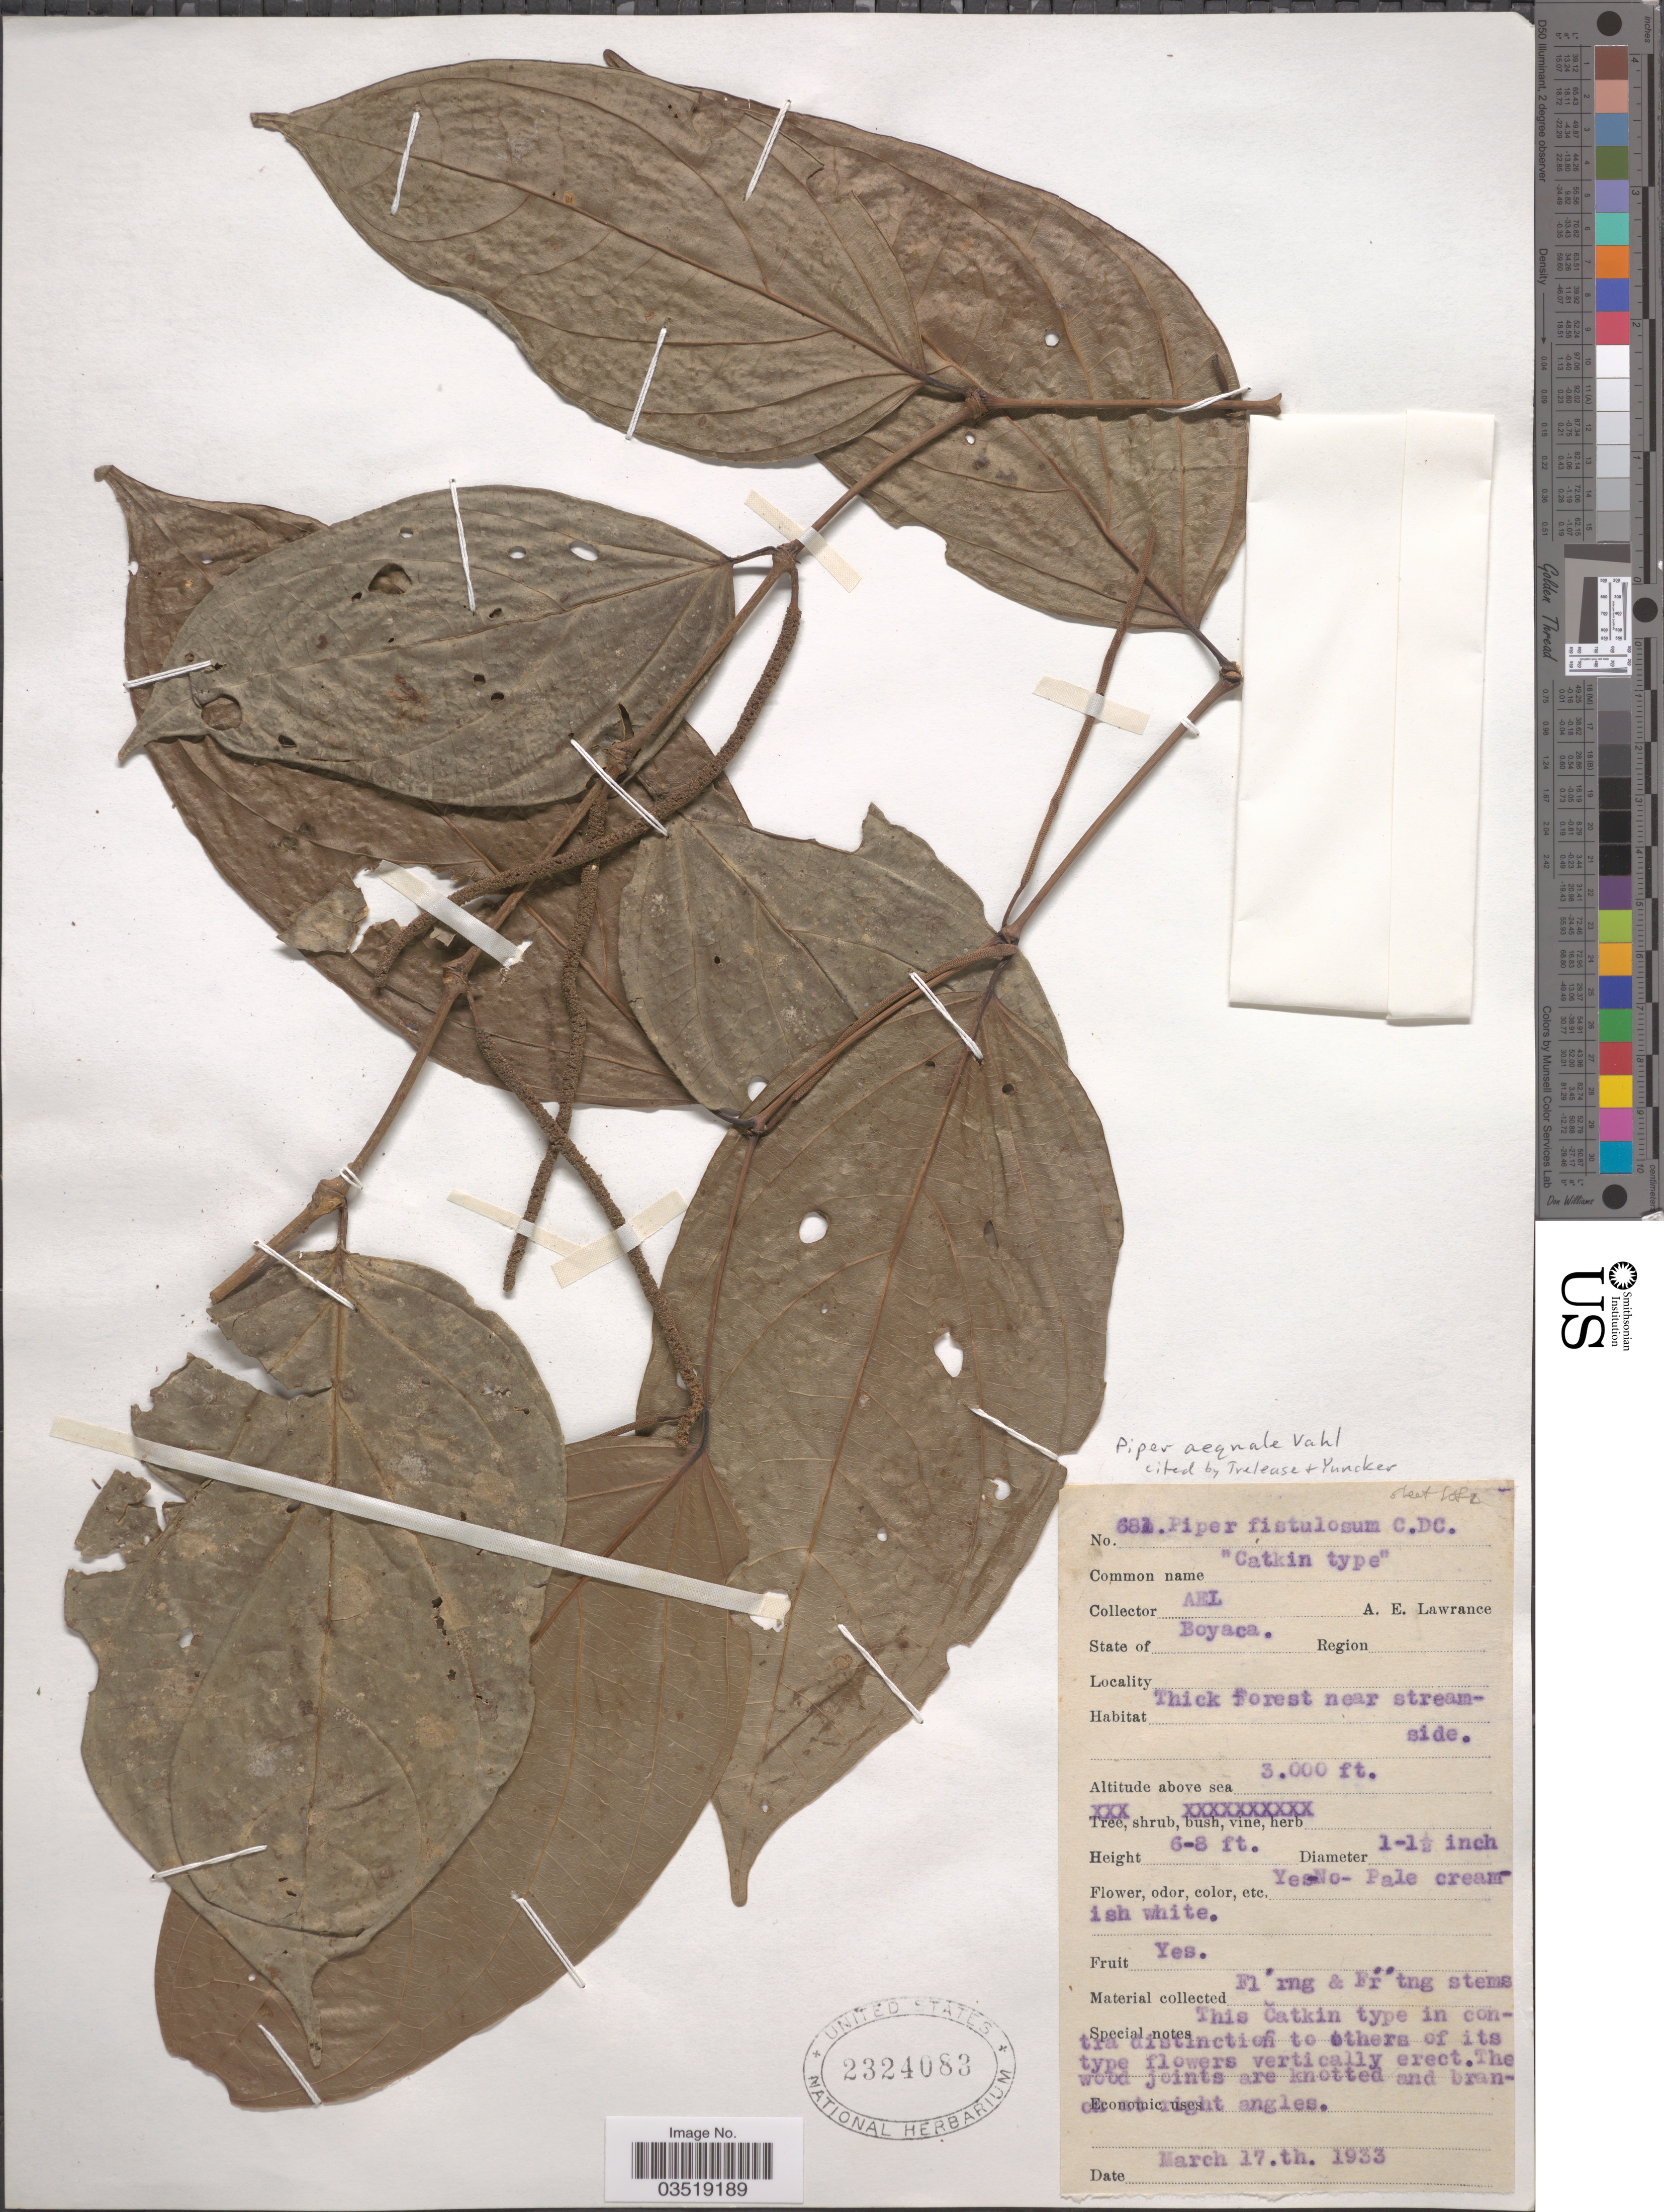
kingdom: Plantae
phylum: Tracheophyta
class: Magnoliopsida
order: Piperales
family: Piperaceae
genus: Piper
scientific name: Piper aequale var. aequale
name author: Vahl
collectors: A. Lawrance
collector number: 681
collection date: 1933-03-17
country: Colombia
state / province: Boyacá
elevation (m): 914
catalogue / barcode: US 2324083